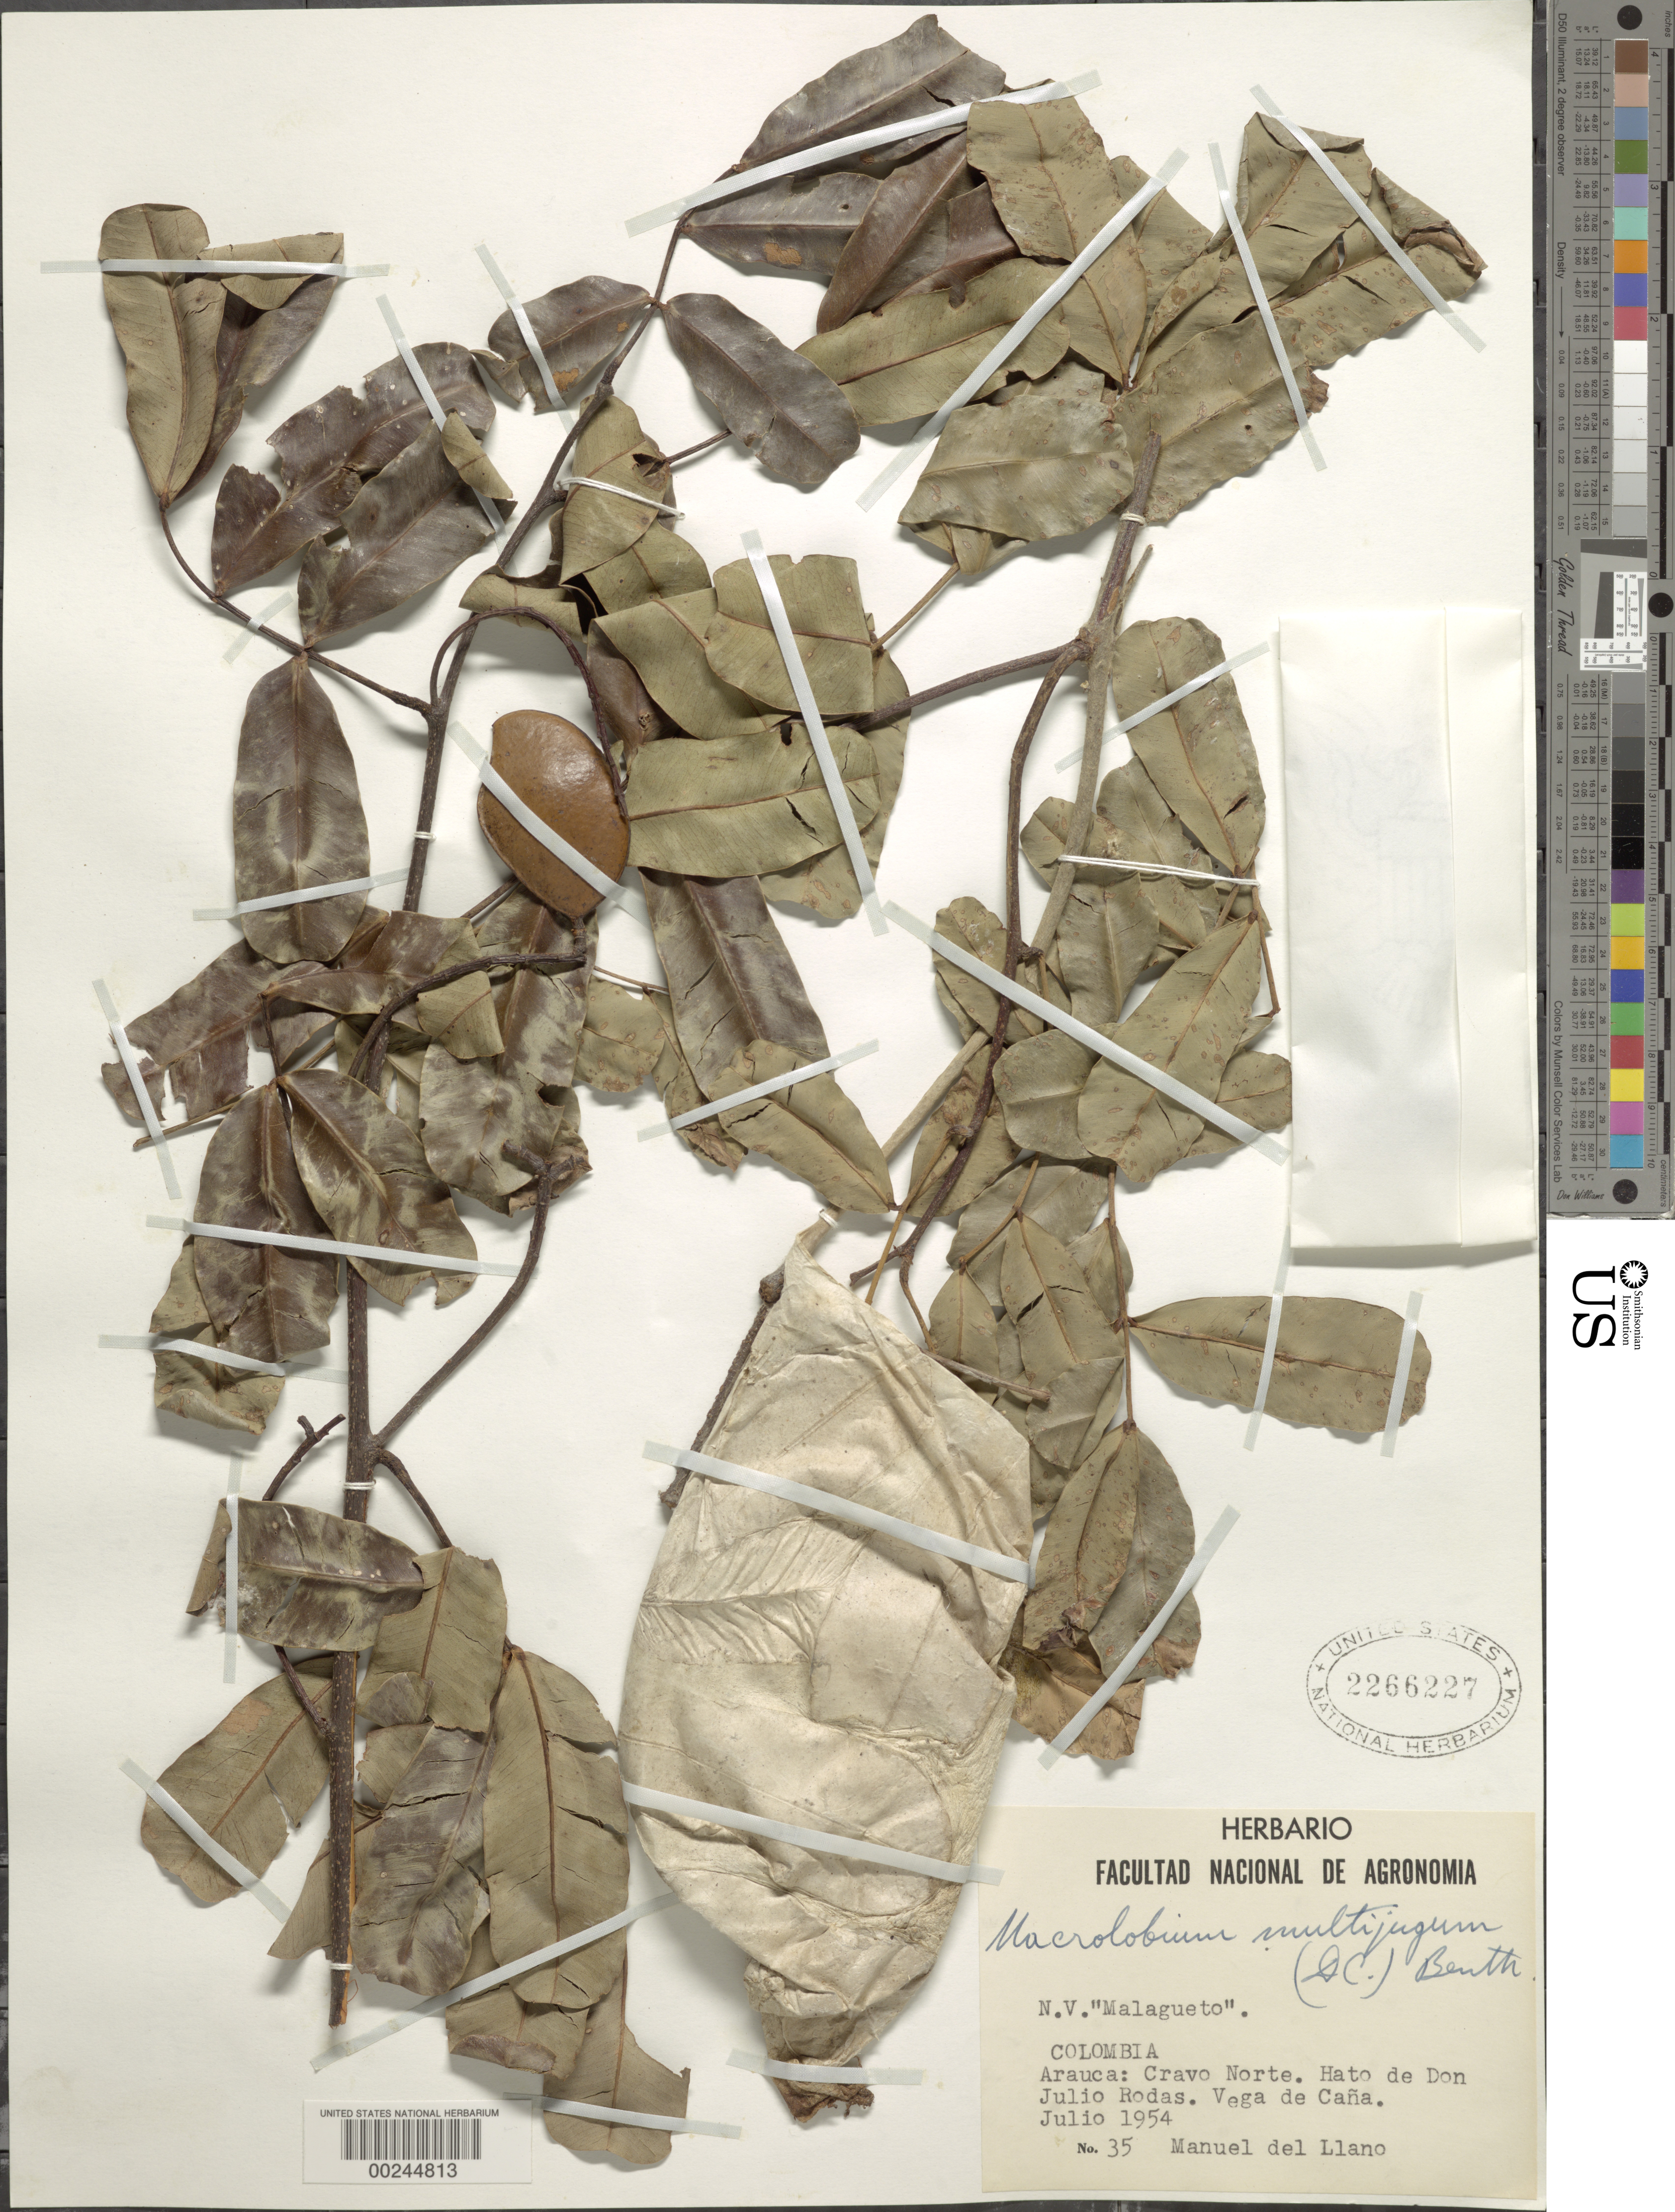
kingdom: Plantae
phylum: Tracheophyta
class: Magnoliopsida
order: Fabales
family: Fabaceae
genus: Macrolobium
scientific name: Macrolobium multijugum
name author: (DC.) Benth.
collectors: M. Llano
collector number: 35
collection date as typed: Jul 1954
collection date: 1954-07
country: Colombia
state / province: Arauca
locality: Cravo Norte; cattle ranch of Julio Rodas; ferile plain or lowland of Sugar-cane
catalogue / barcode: US 2266227